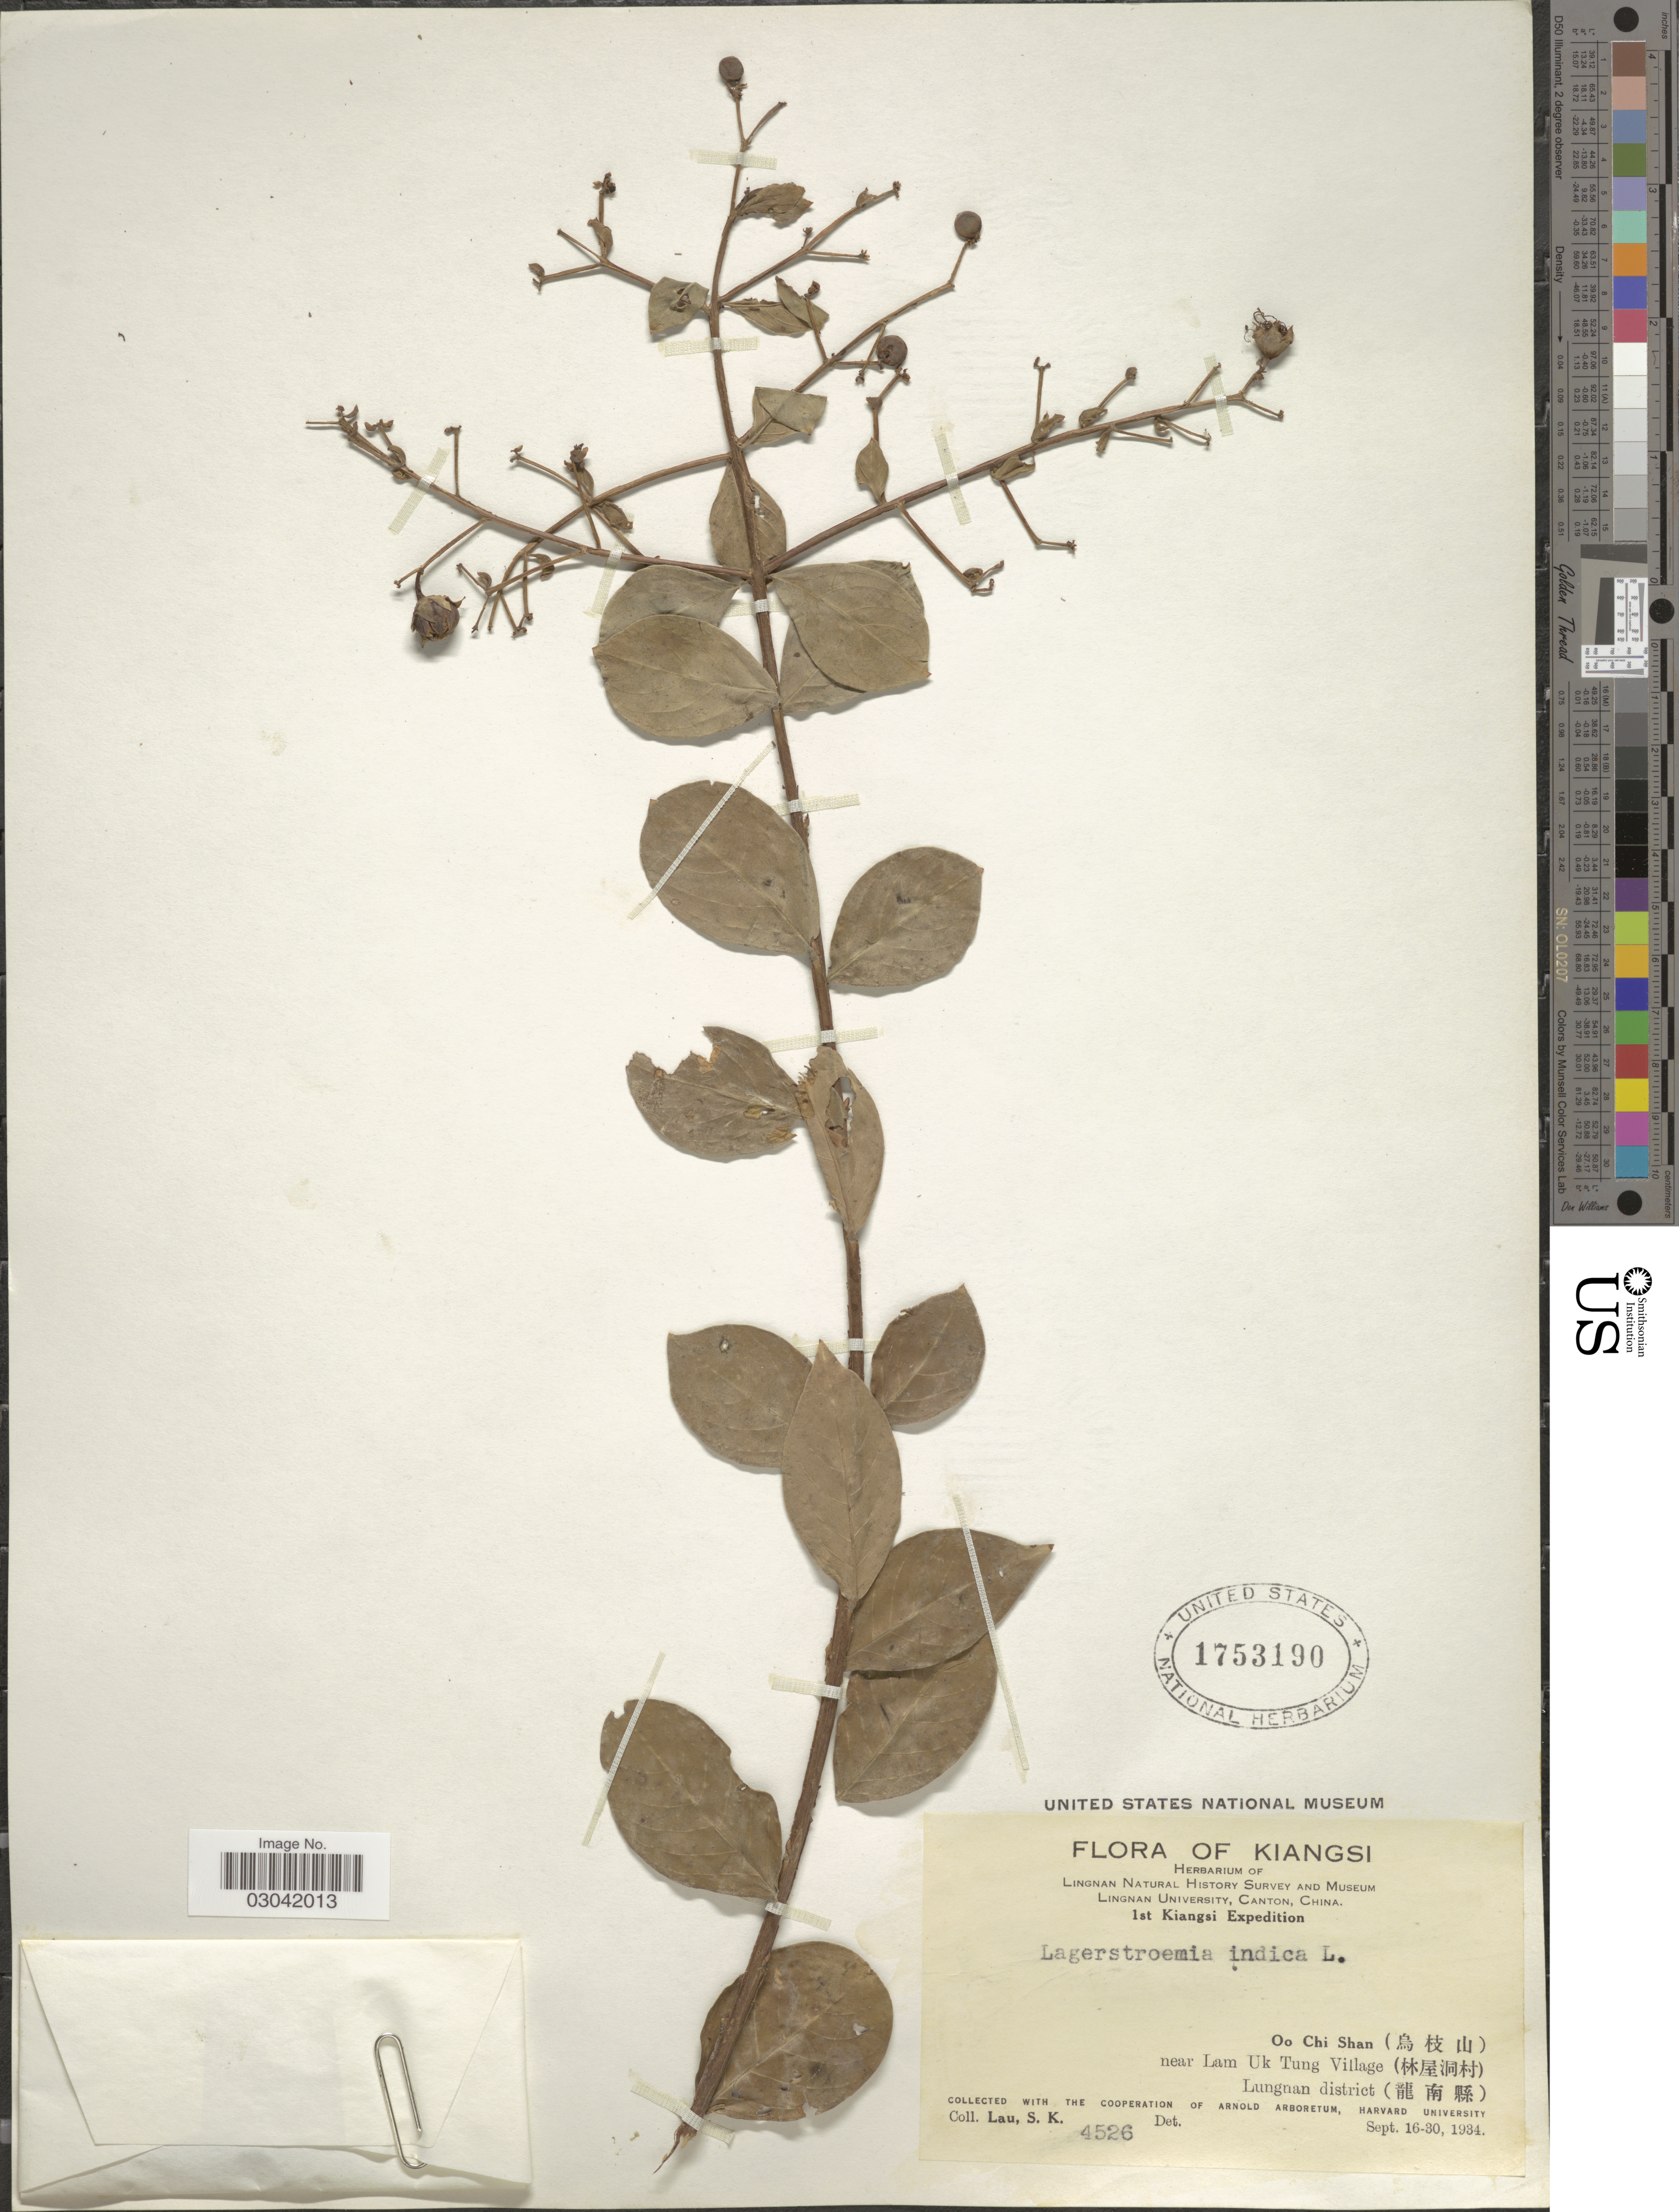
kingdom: Plantae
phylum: Tracheophyta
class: Magnoliopsida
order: Myrtales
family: Lythraceae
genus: Lagerstroemia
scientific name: Lagerstroemia indica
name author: L.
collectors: S. K. Lau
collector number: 4526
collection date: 1934-09-16/1934-09-30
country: China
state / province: Jiangxi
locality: Kiangsi. Oo Chi Shan near Lam Uk Tuug Village Lungnan district.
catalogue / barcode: US 1753190